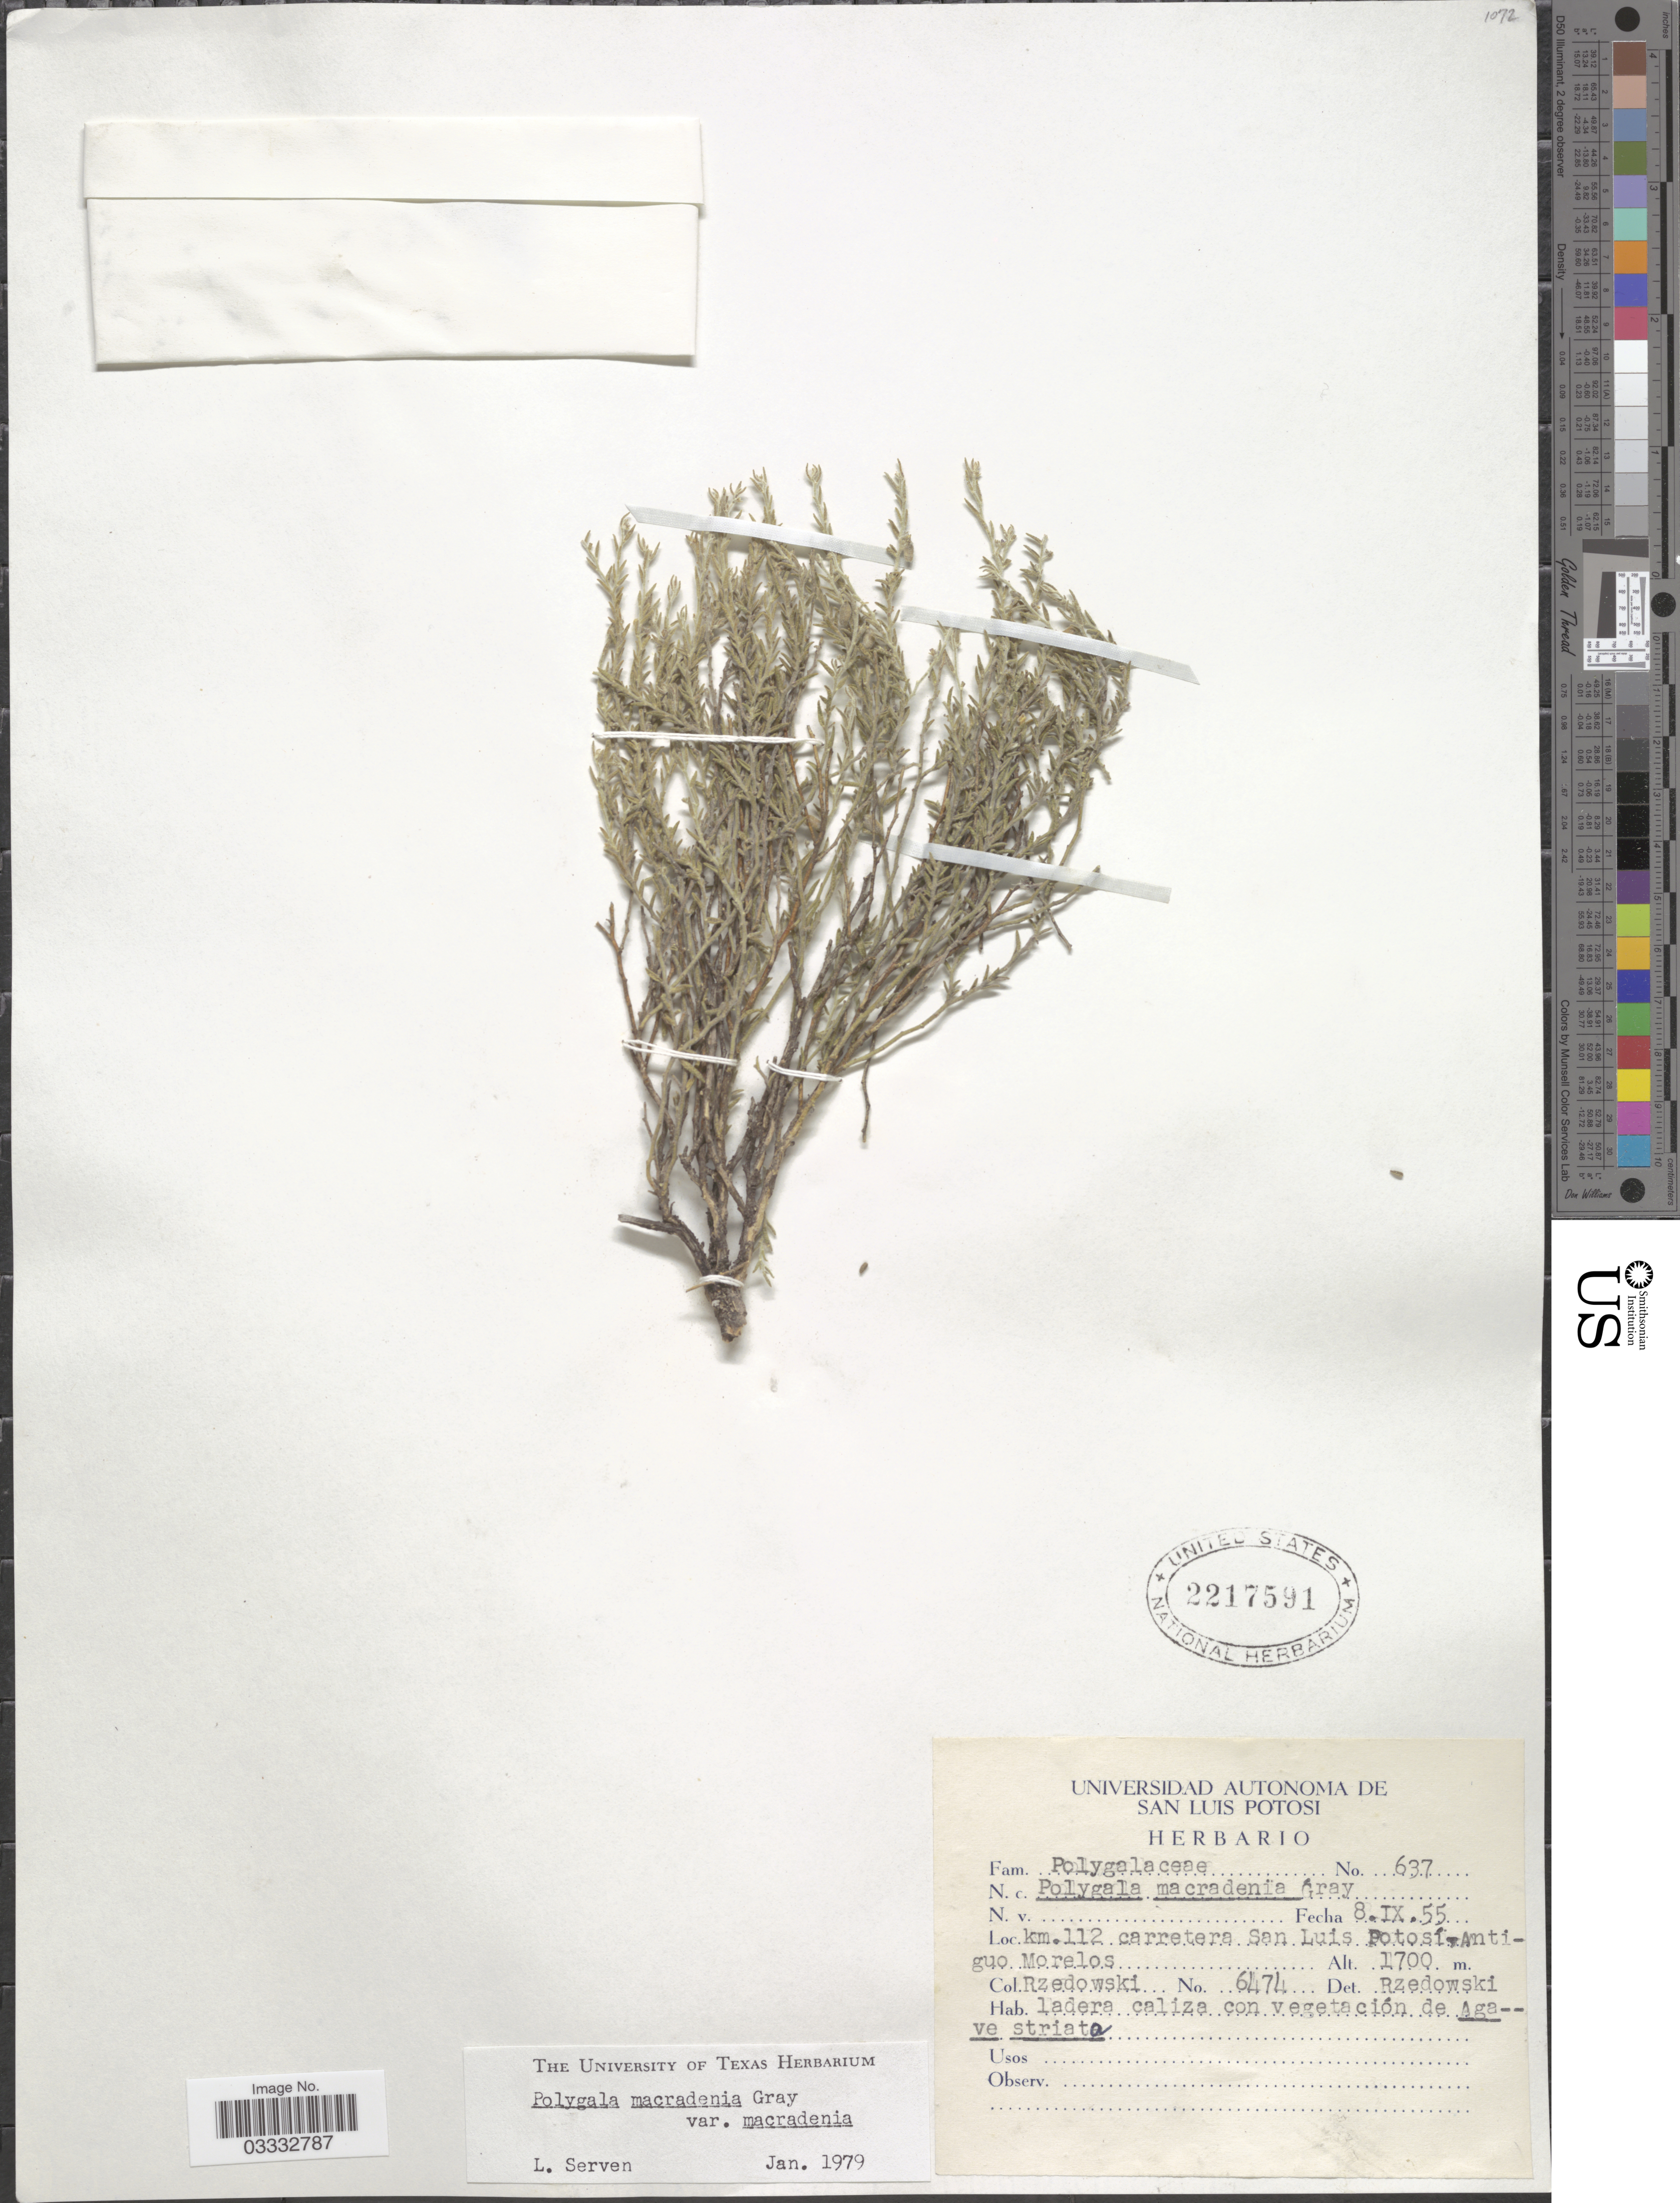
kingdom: Plantae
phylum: Tracheophyta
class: Magnoliopsida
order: Fabales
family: Polygalaceae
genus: Hebecarpa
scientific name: Hebecarpa macradenia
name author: (A. Gray) J.R. Abbott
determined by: Strong, Mark T., (BOT), Smithsonian Institution - National Museum of Natural History (UNITED STATES)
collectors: Rzedowski, --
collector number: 6474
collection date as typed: Transcribed d/m/y: 8/9/55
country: Mexico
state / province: Morelos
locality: Km. 112 carretera San Luis Potosí-Antiguo.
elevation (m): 1700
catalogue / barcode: US 2217591